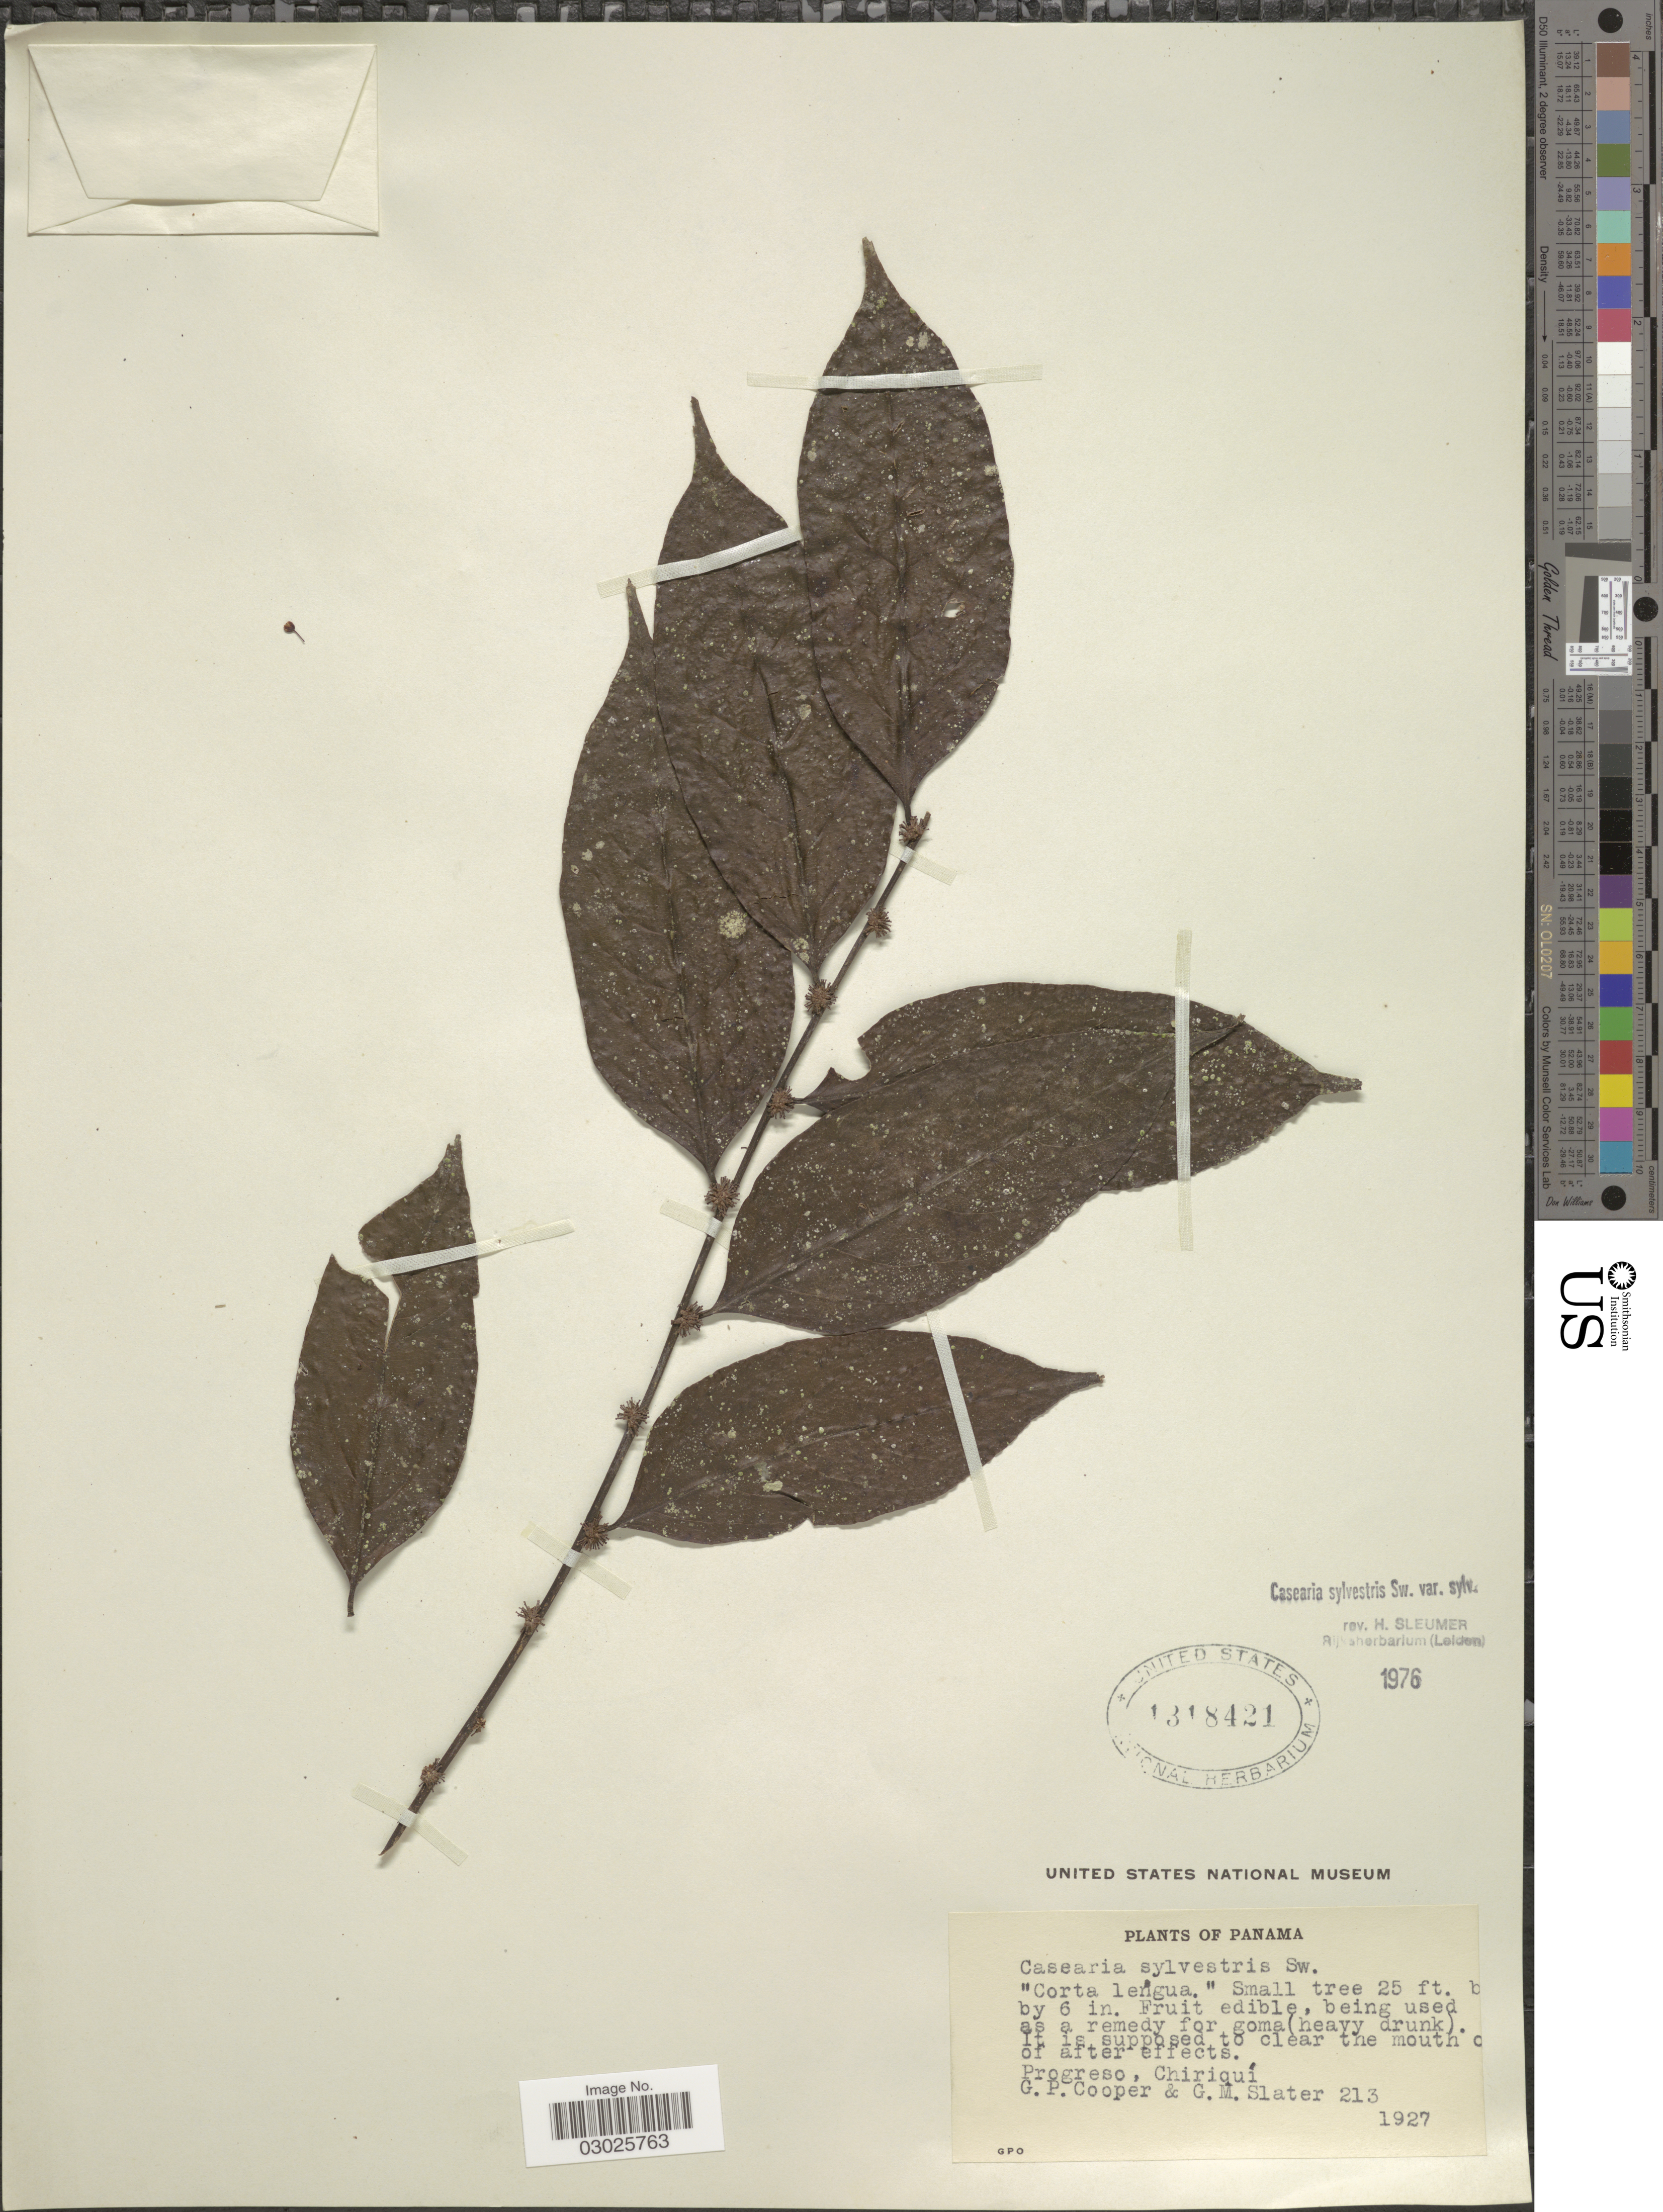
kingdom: Plantae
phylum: Tracheophyta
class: Magnoliopsida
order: Malpighiales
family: Salicaceae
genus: Casearia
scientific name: Casearia sylvestris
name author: Sw.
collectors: G. Cooper & G. Slater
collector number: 213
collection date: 1927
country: Panama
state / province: Chiriqui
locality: Progreso.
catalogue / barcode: US 1318421